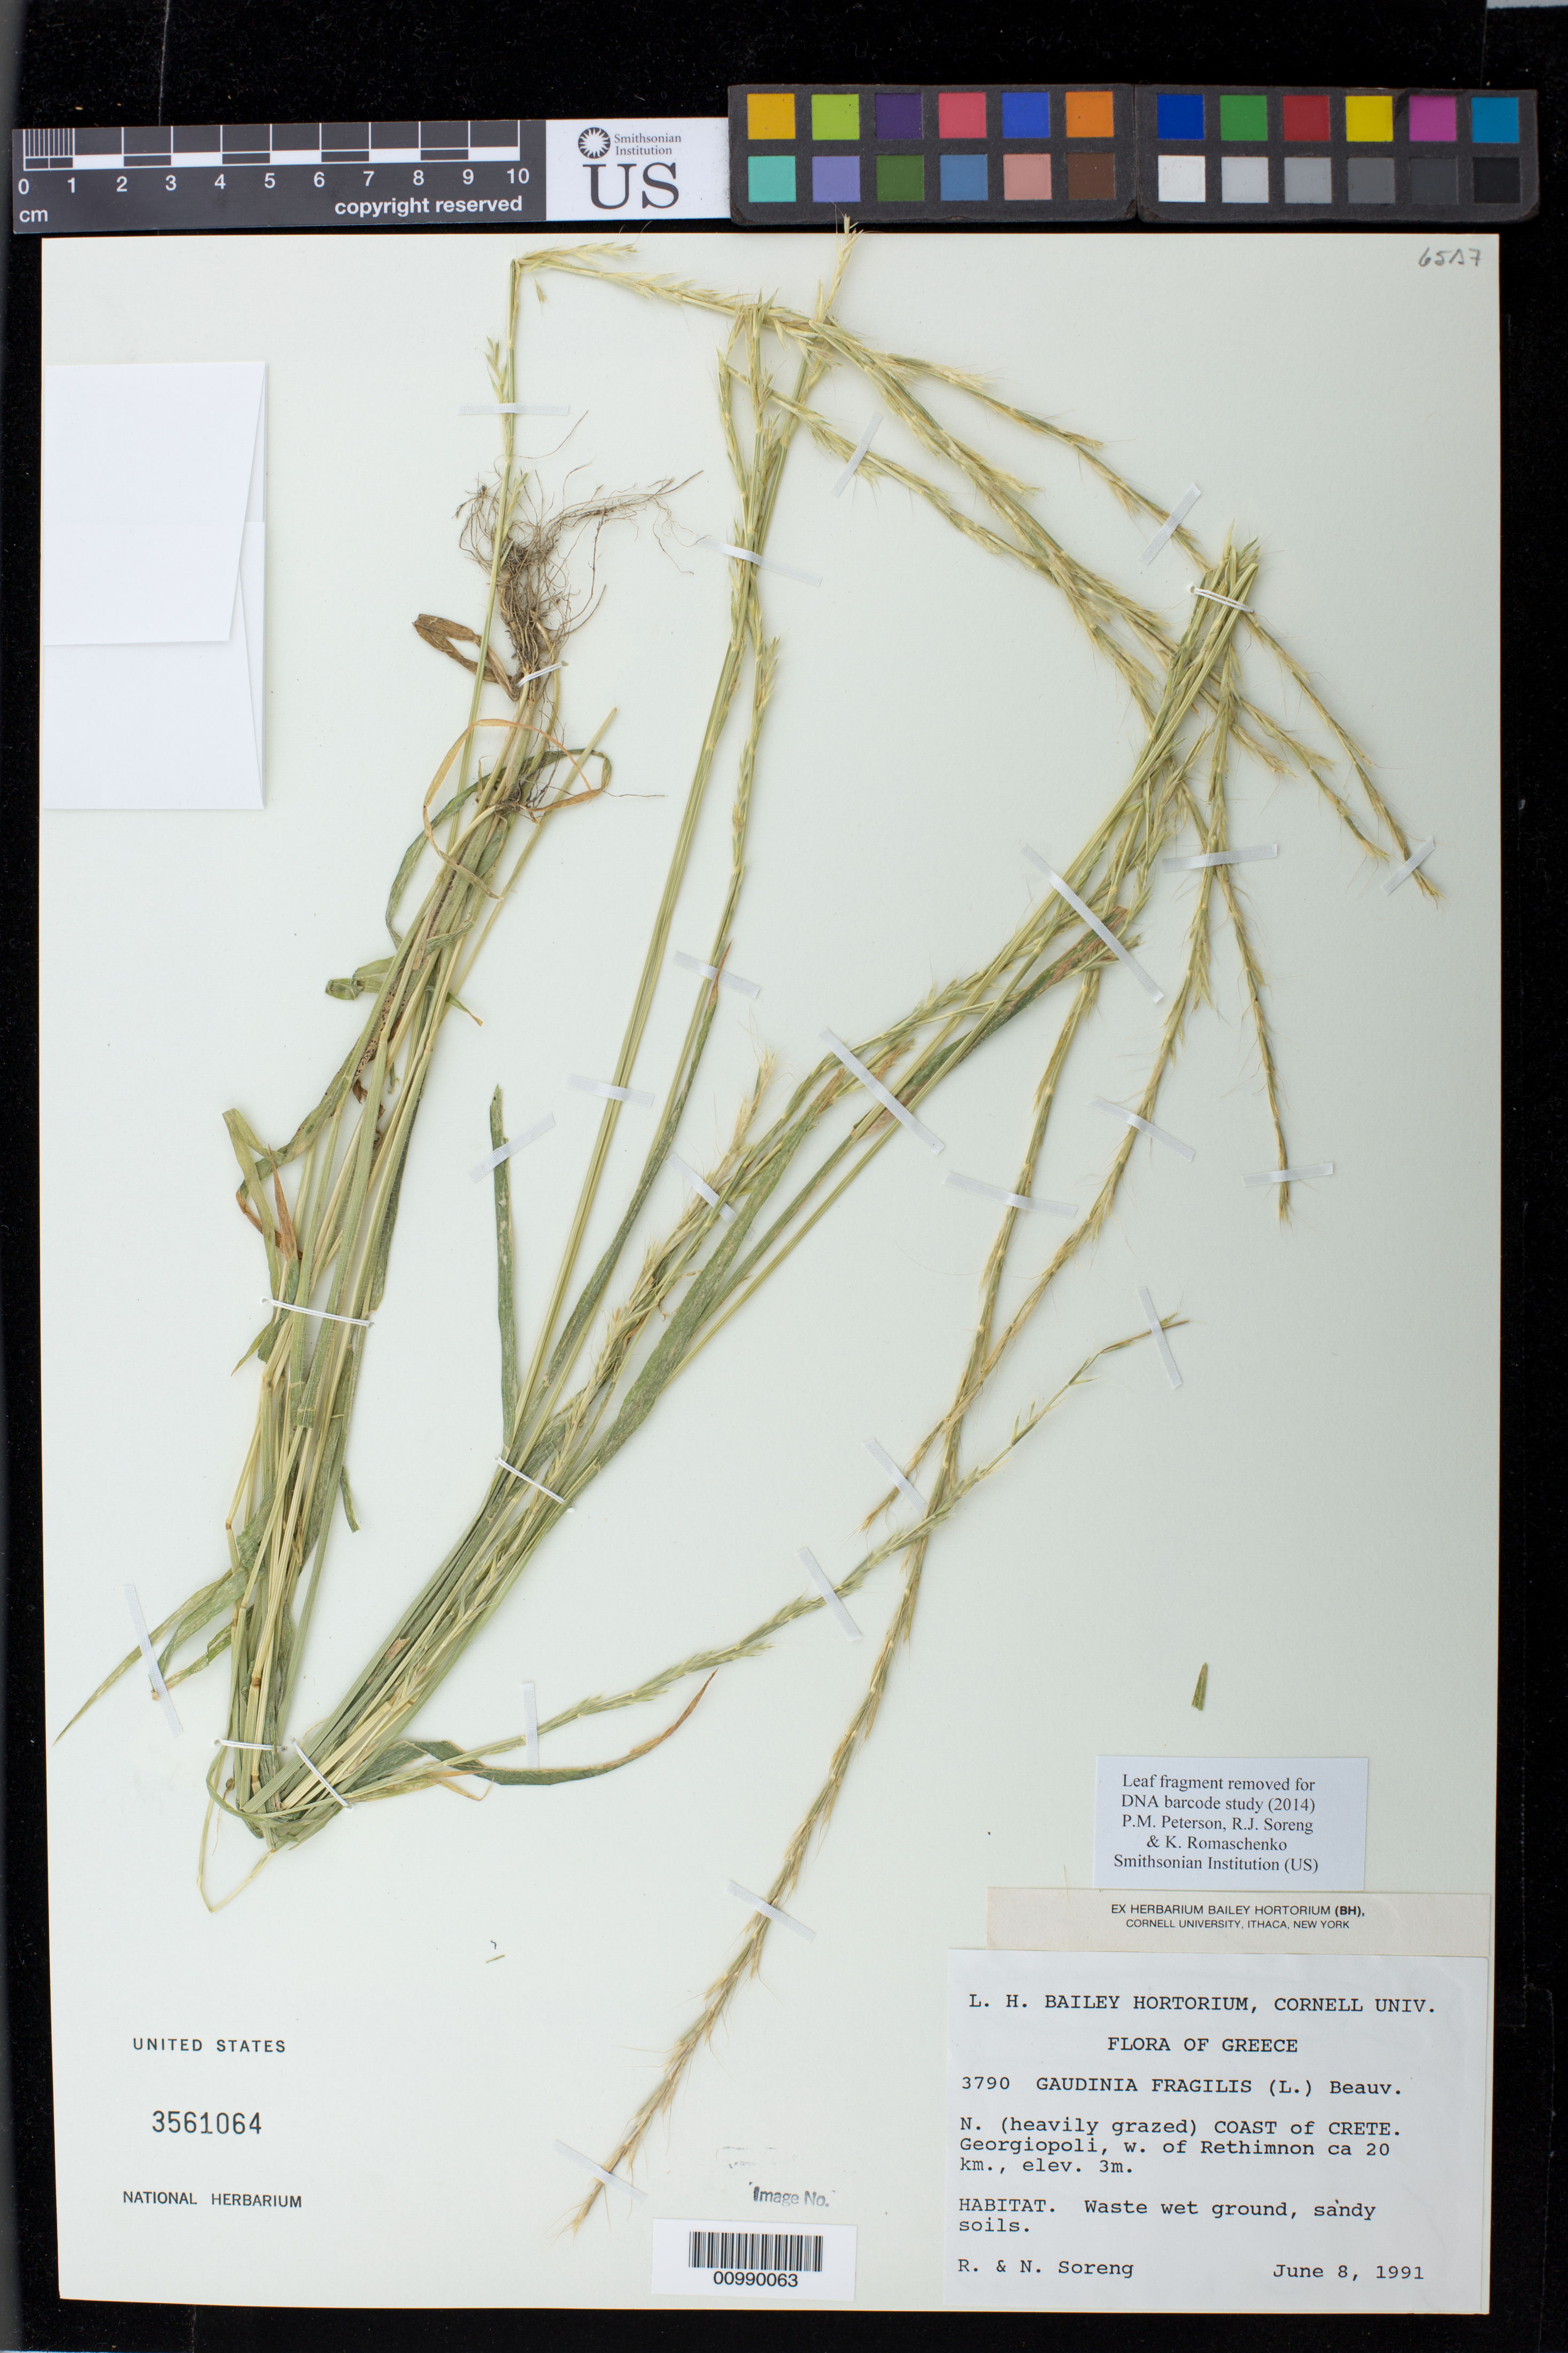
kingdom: Plantae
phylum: Tracheophyta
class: Liliopsida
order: Poales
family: Poaceae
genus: Gaudinia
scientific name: Gaudinia fragilis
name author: (L.) P. Beauv.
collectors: R. J. Soreng & N. L. Soreng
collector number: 3790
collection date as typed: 08 Jun 1991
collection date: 1991-06-08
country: Greece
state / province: Crete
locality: N coast. Georgiopoli, W of Rethimnon ca 20 km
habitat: Waste wet ground, sandy soils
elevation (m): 3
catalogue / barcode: US 3561064